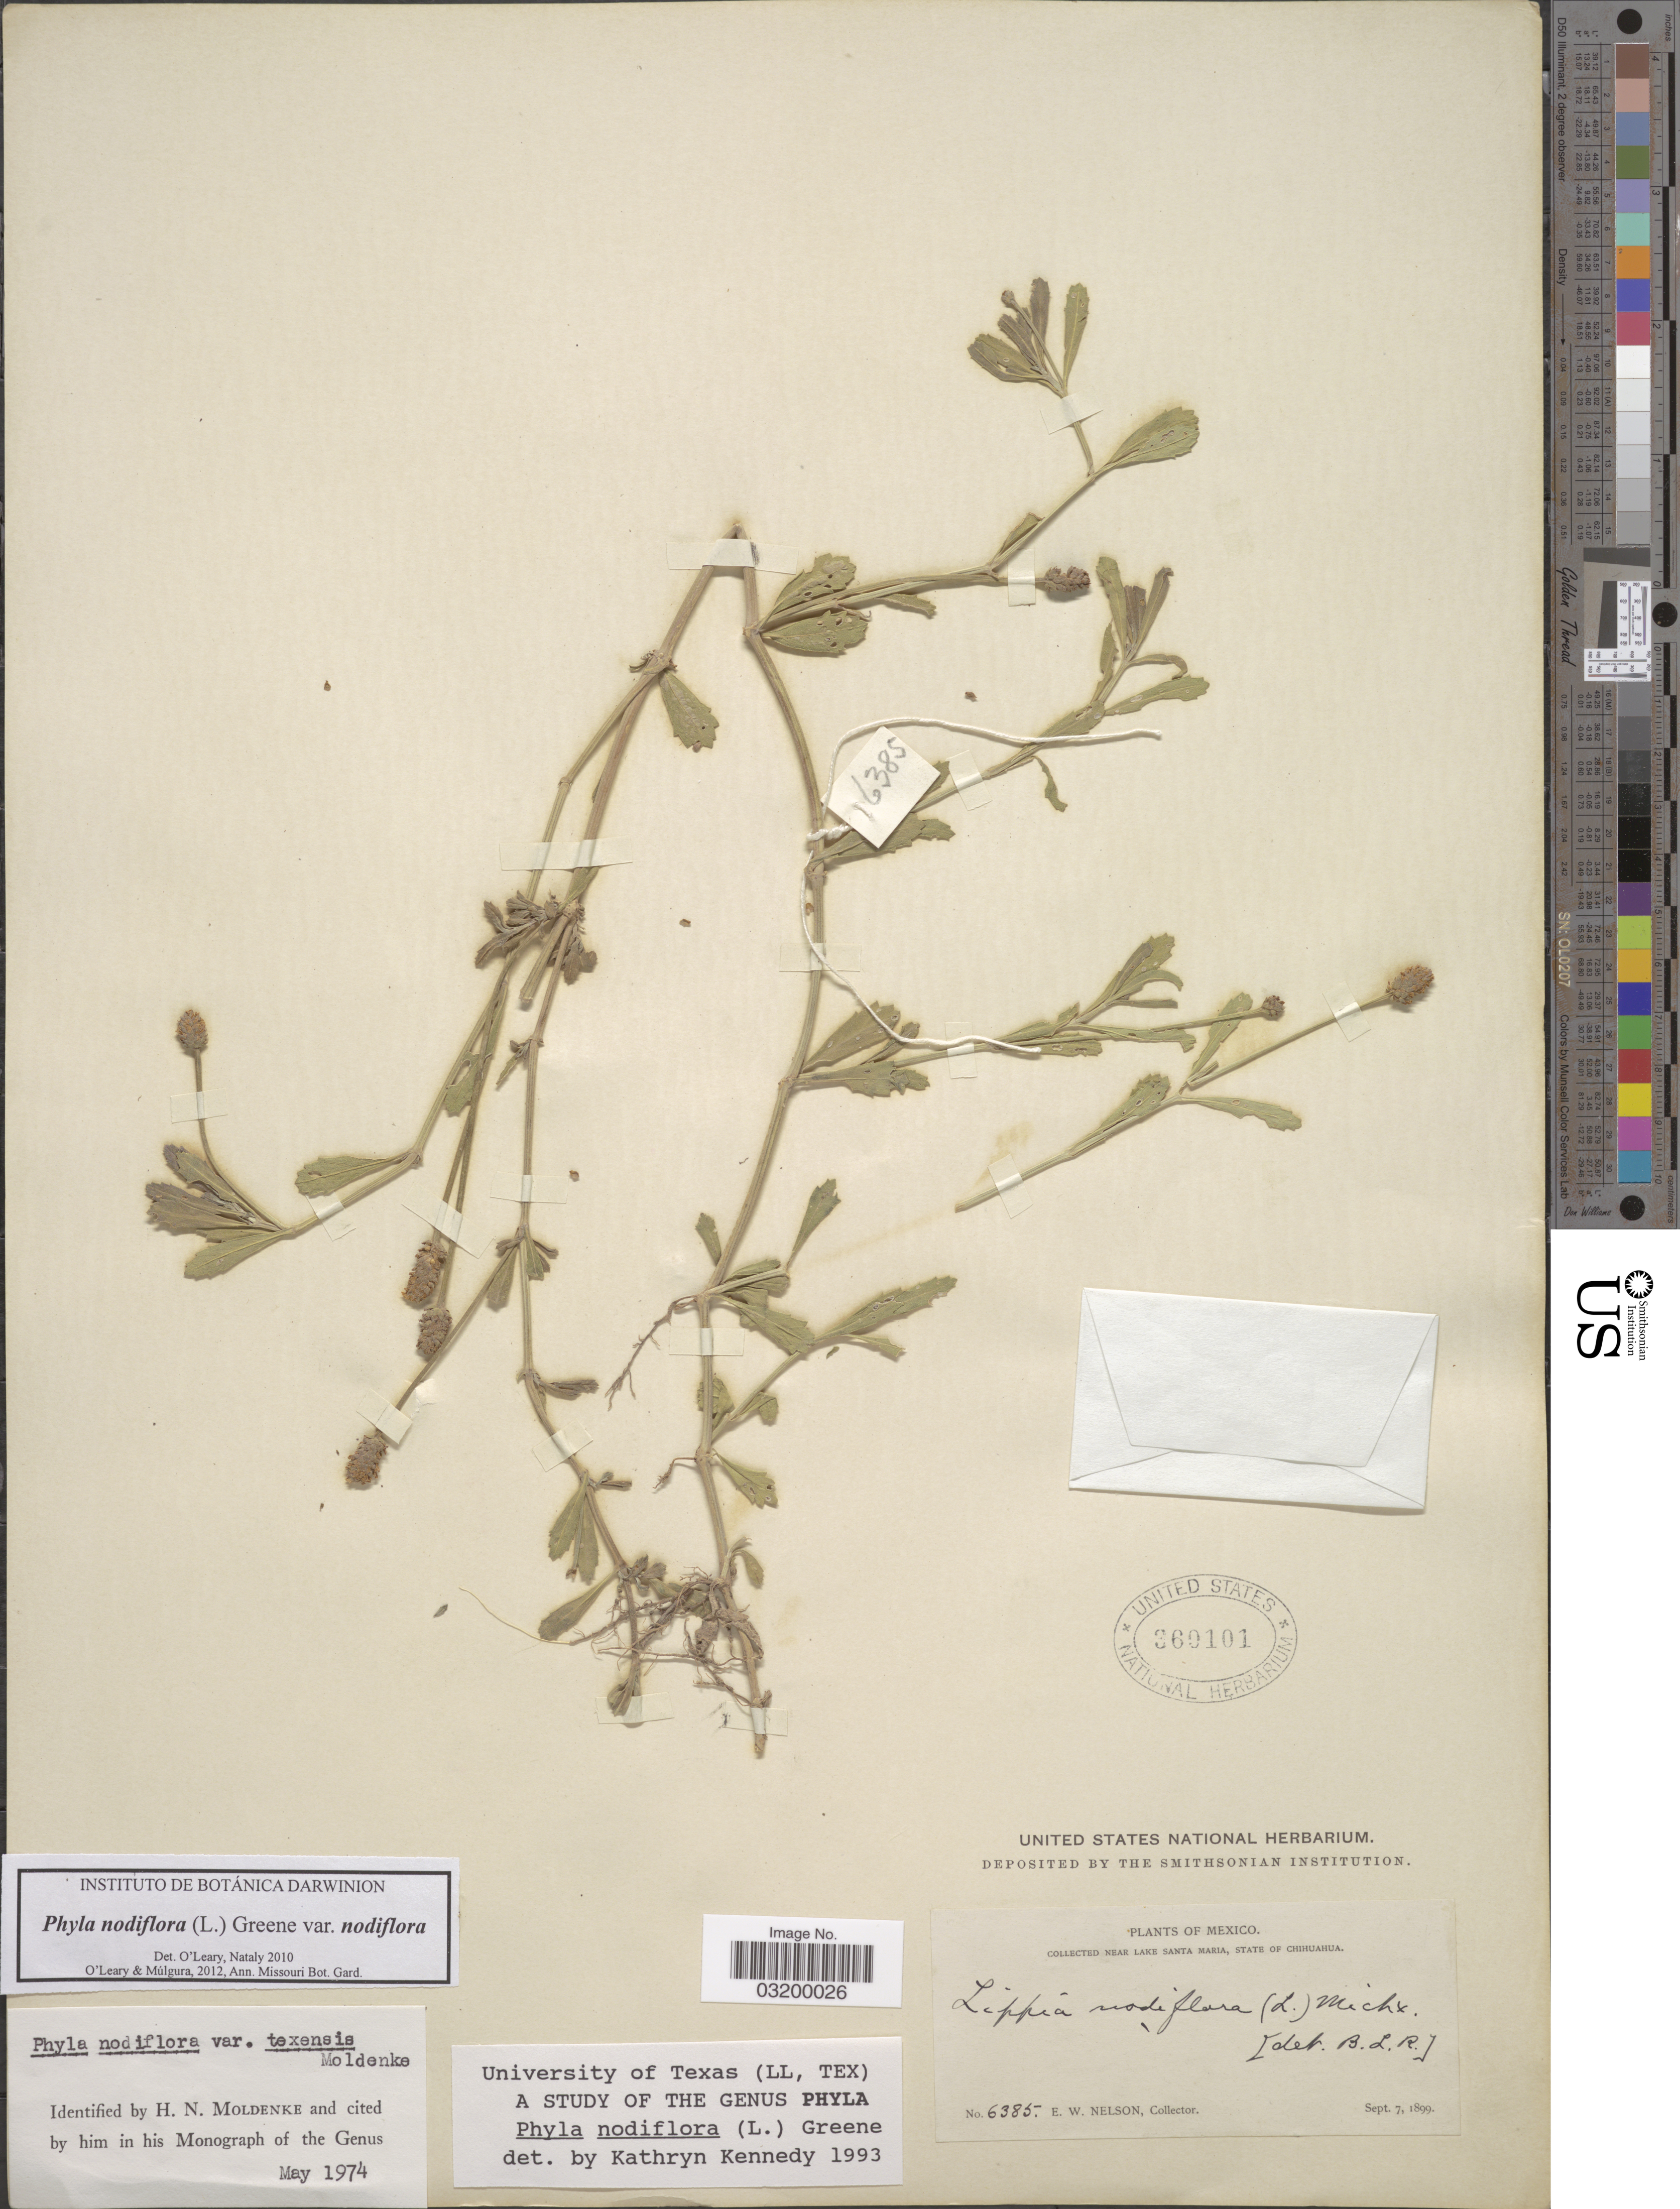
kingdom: Plantae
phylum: Tracheophyta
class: Magnoliopsida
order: Lamiales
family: Verbenaceae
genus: Phyla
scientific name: Phyla nodiflora var. nodiflora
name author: (L.) Greene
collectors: E. W. Nelson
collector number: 6385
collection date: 1899-09-07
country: Mexico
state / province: Chihuahua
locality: Near Lake Santa Maria.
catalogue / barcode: US 360101